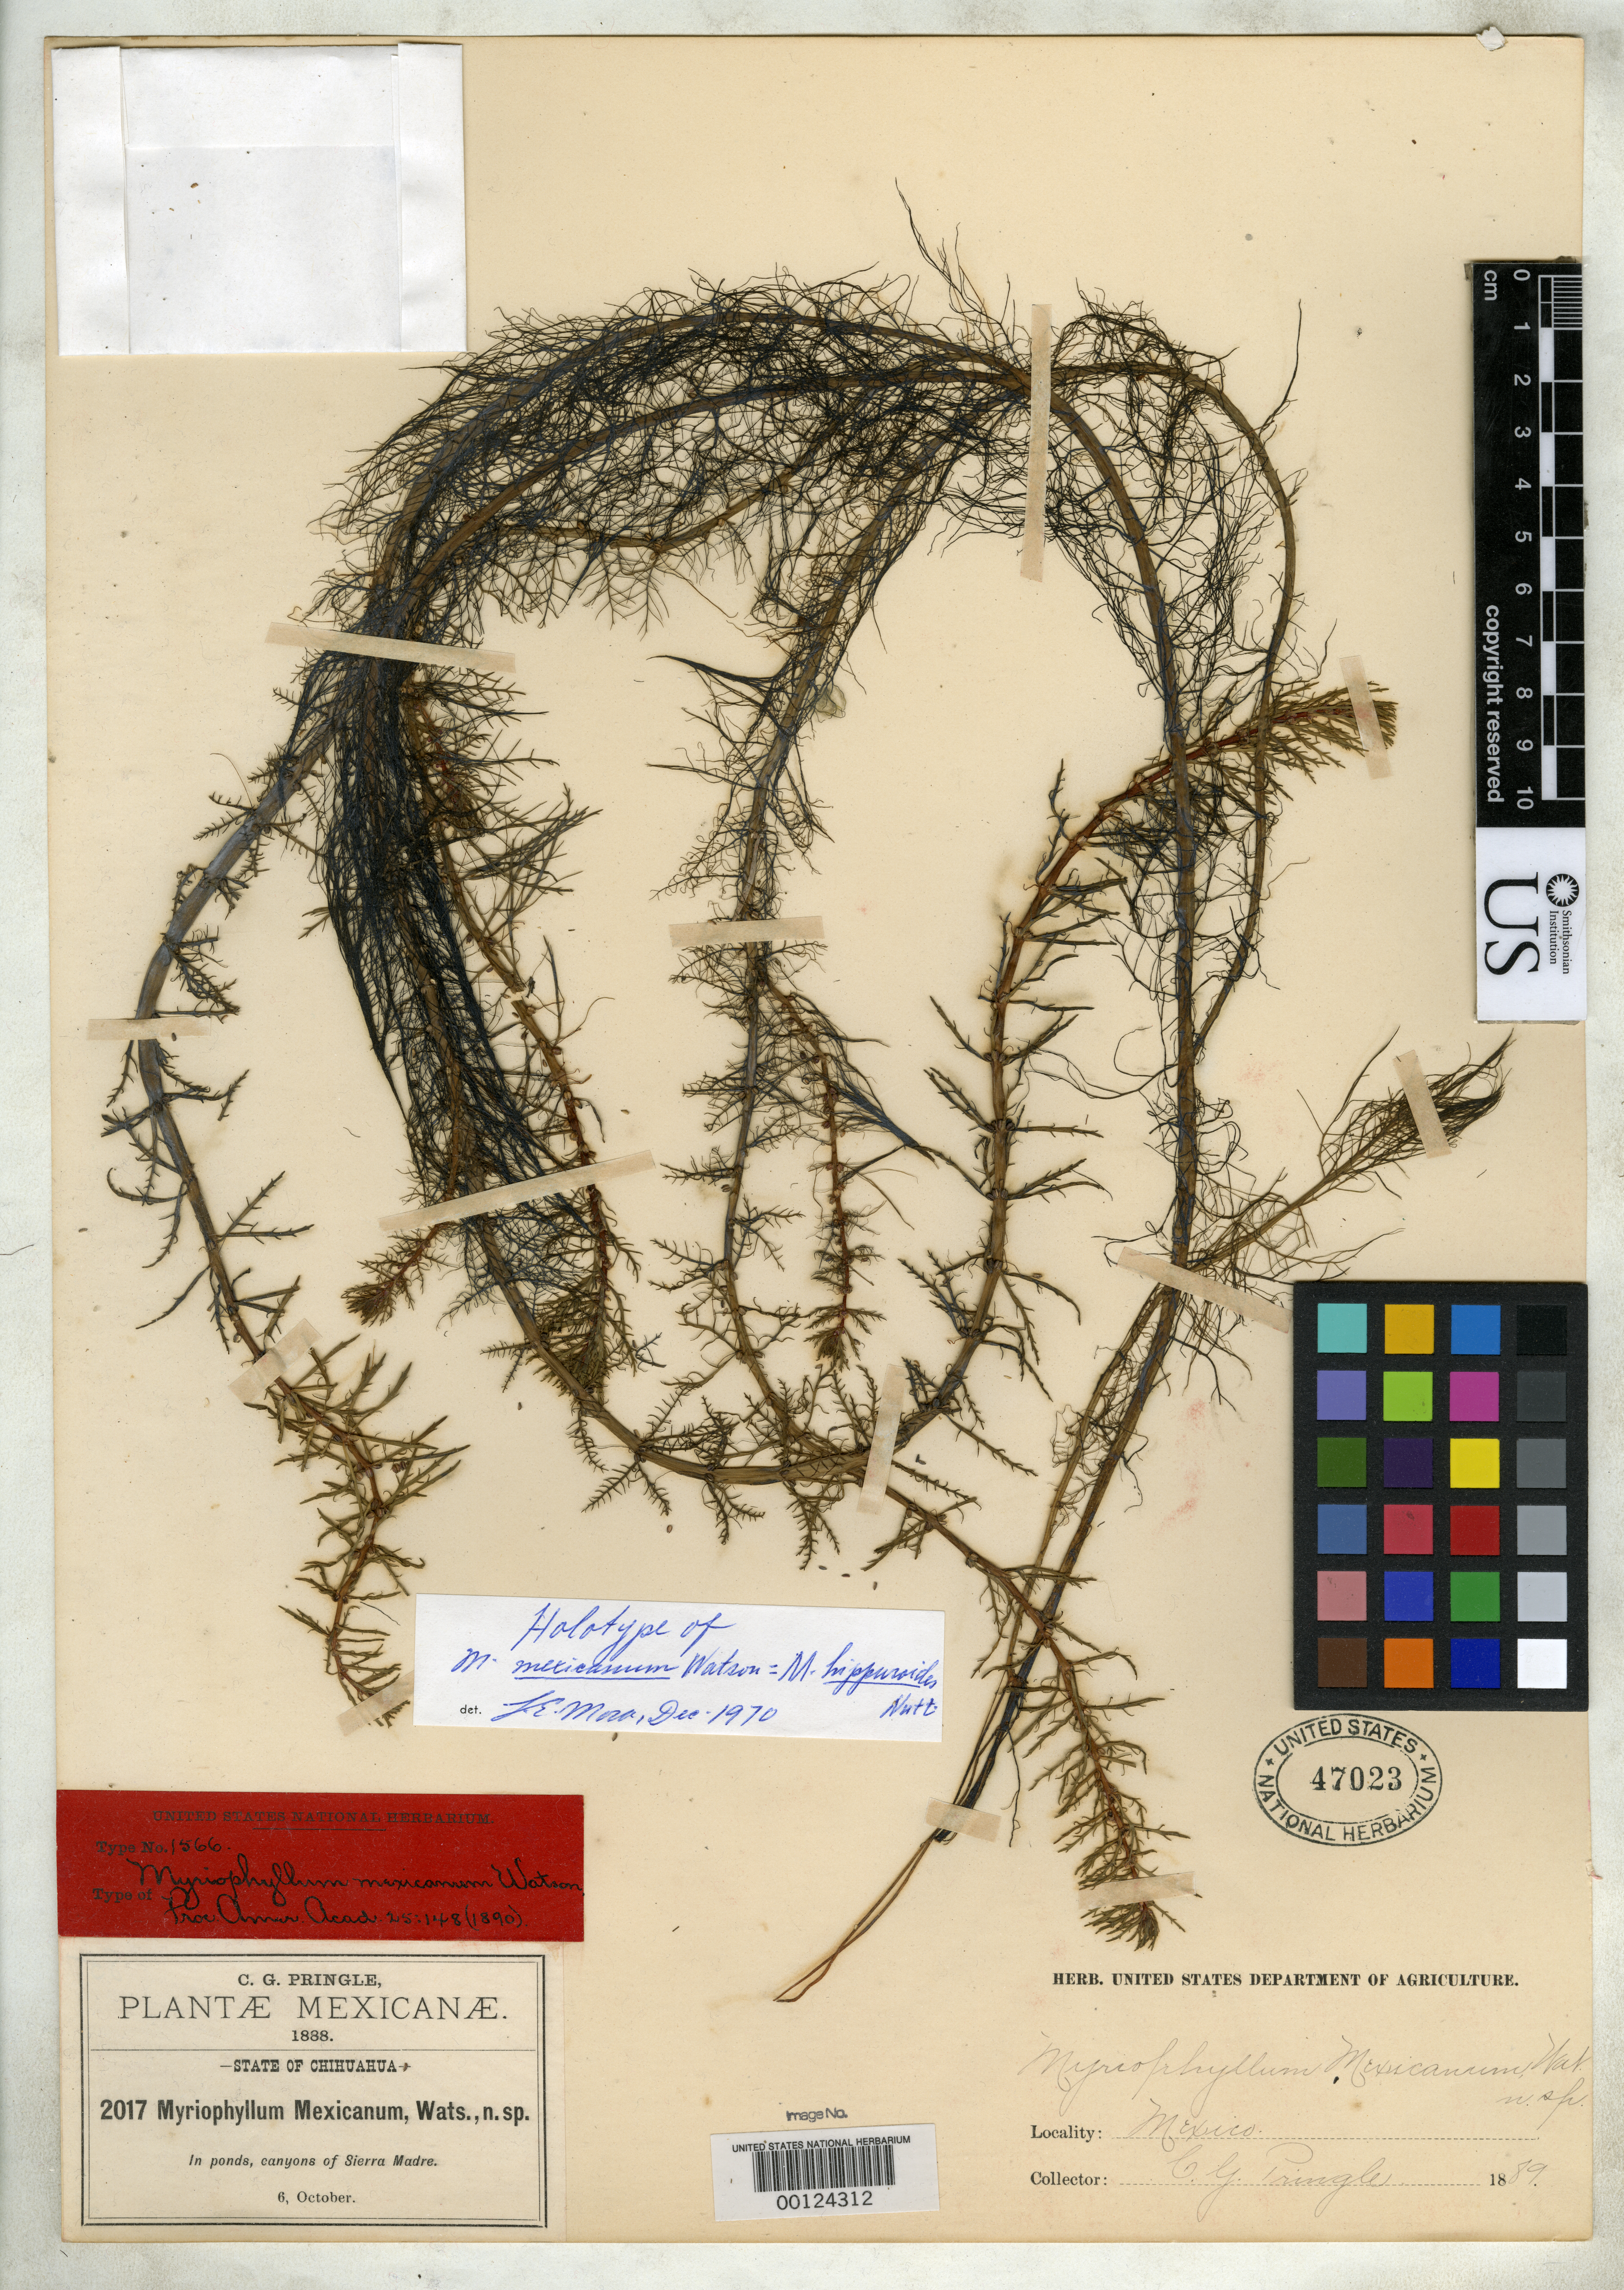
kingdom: Plantae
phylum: Tracheophyta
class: Magnoliopsida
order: Saxifragales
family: Haloragaceae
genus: Myriophyllum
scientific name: Myriophyllum mexicanum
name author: S. Watson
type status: Type Collection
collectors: C. G. Pringle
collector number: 2017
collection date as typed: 06 Oct 1888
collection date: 1888-10-06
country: Mexico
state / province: Chihuahua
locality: Sierra Madre.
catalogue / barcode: US 47023